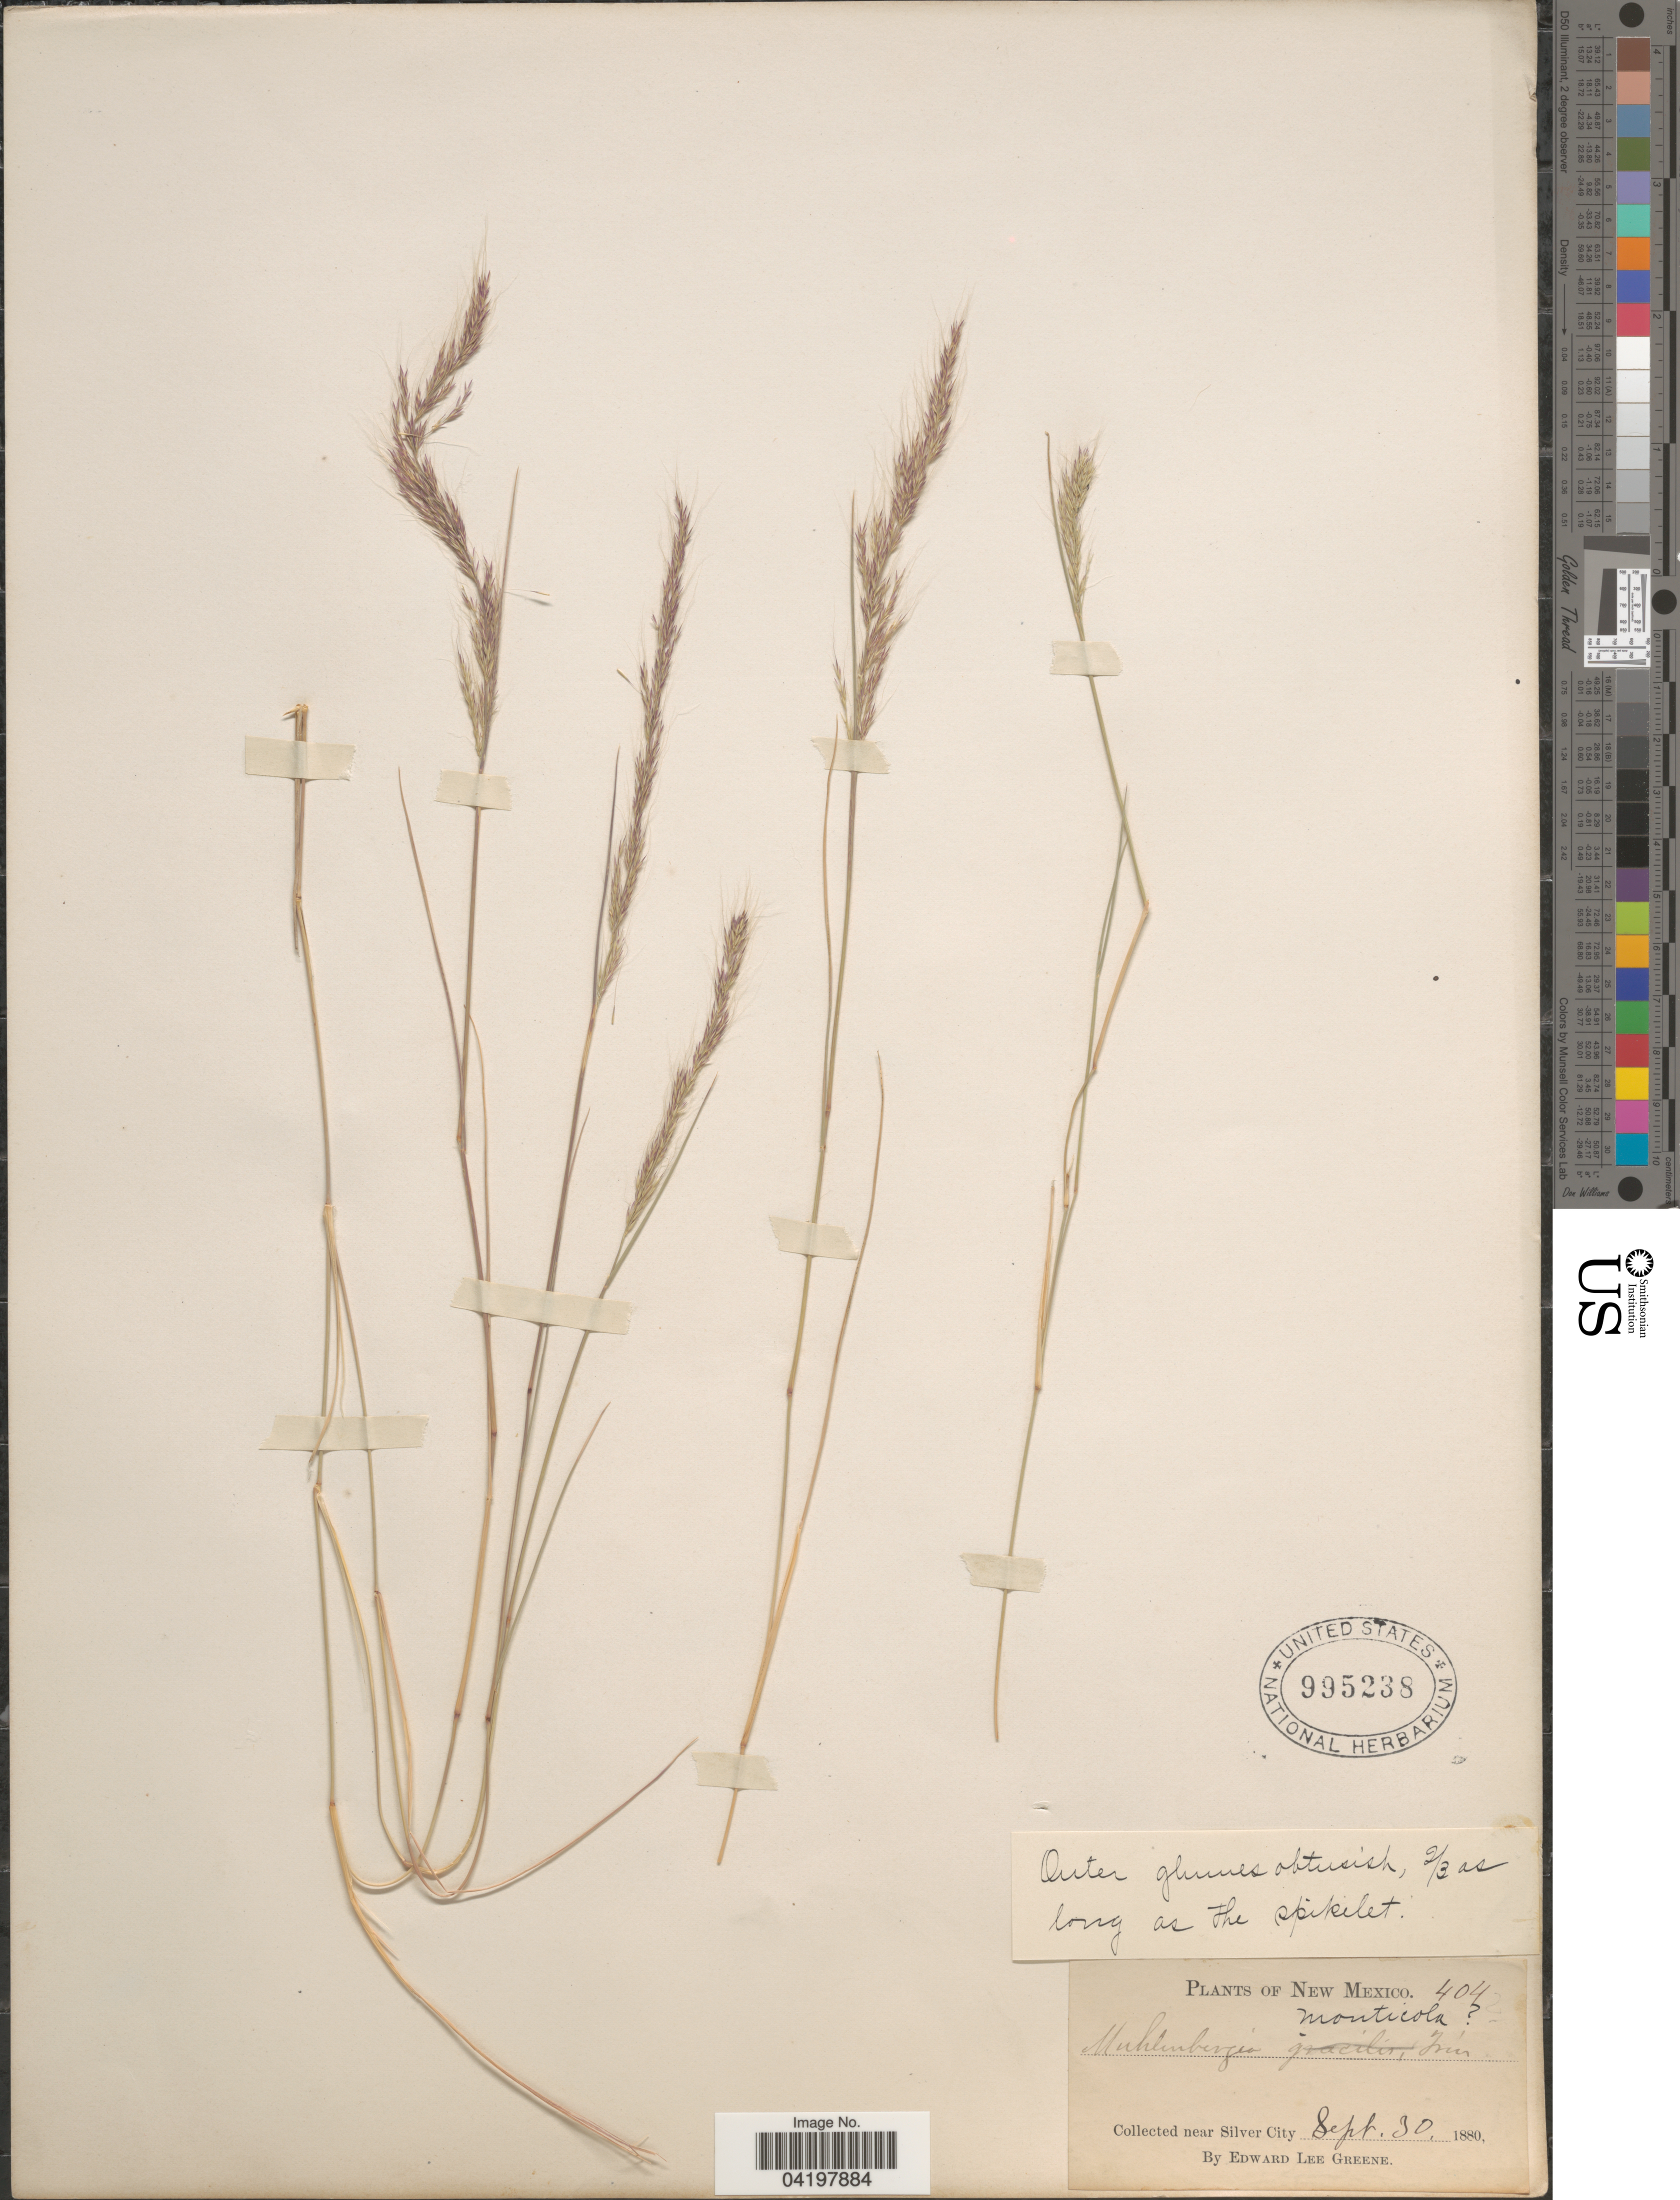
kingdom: Plantae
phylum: Tracheophyta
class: Liliopsida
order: Poales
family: Poaceae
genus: Muhlenbergia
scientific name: Muhlenbergia tenuifolia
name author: (Kunth) Kunth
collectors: E. L. Greene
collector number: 404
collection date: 1880-09-30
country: United States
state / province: New Mexico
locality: Near Silver City.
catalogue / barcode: US 995238